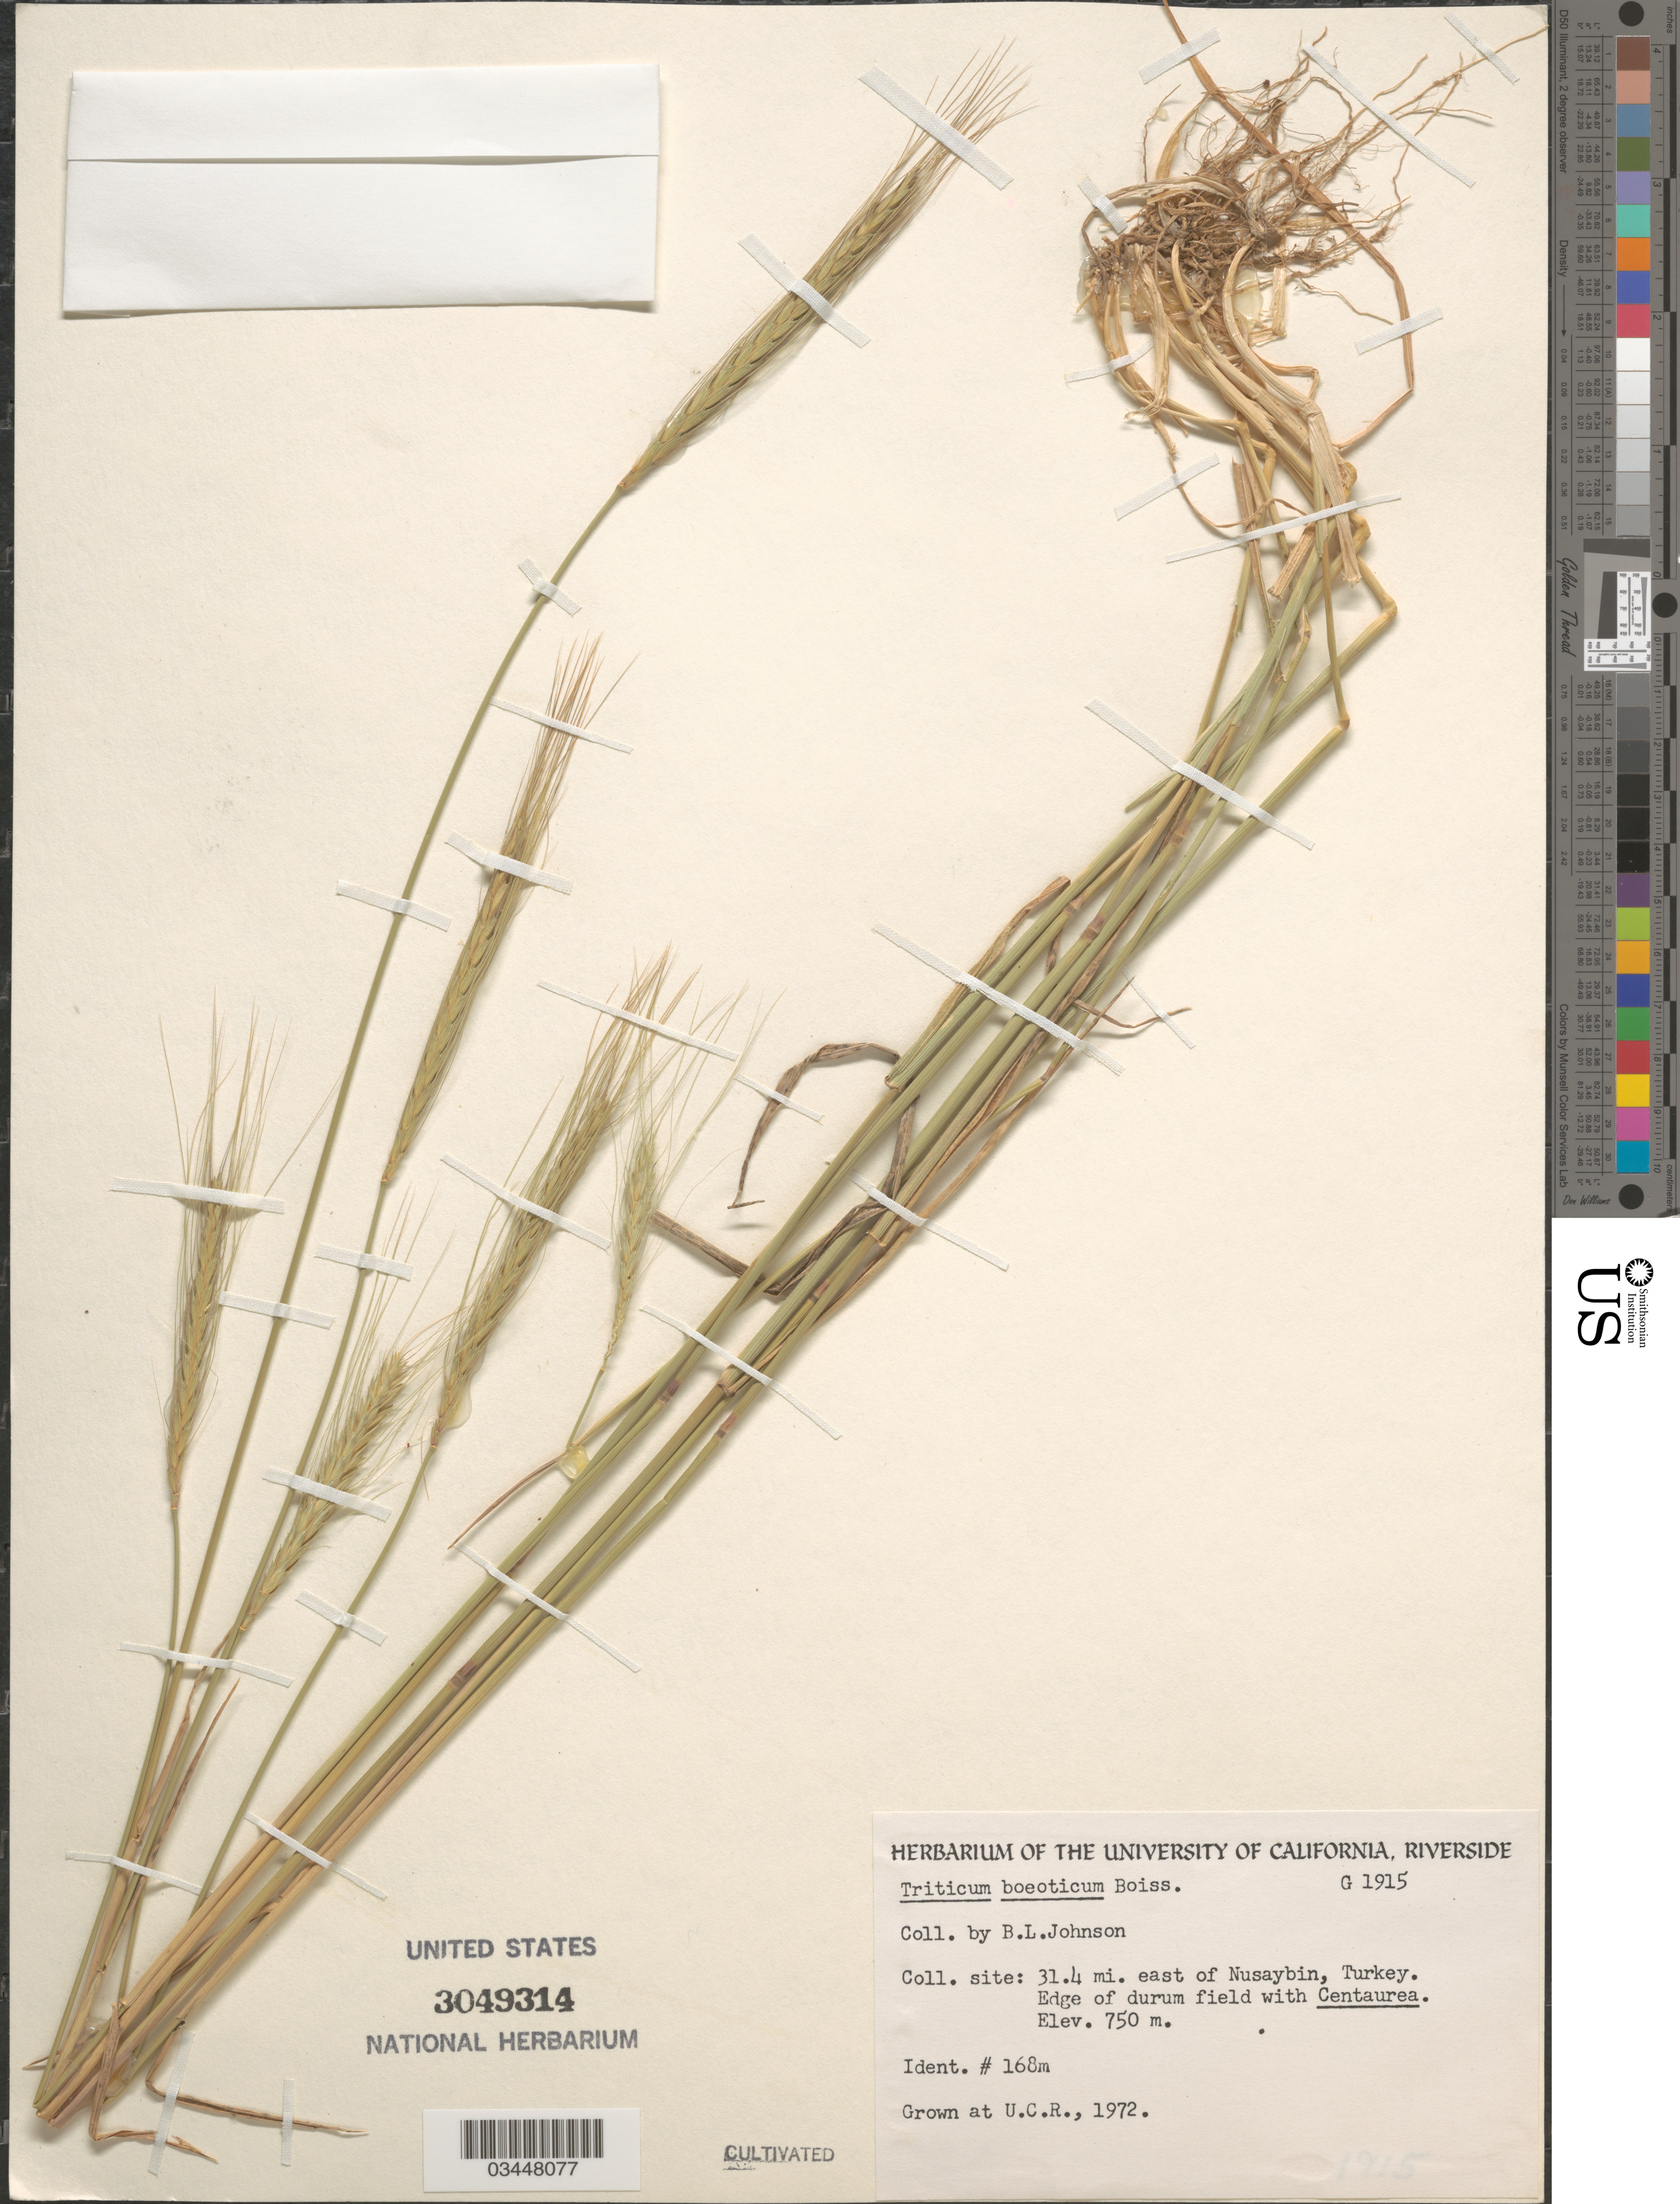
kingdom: Plantae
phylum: Tracheophyta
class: Liliopsida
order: Poales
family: Poaceae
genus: Triticum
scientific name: Triticum boeoticum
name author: Boiss.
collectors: ex herb. Univ. of California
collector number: G1915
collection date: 1972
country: United States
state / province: California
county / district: Riverside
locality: U.C.R.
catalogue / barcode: US 3049314